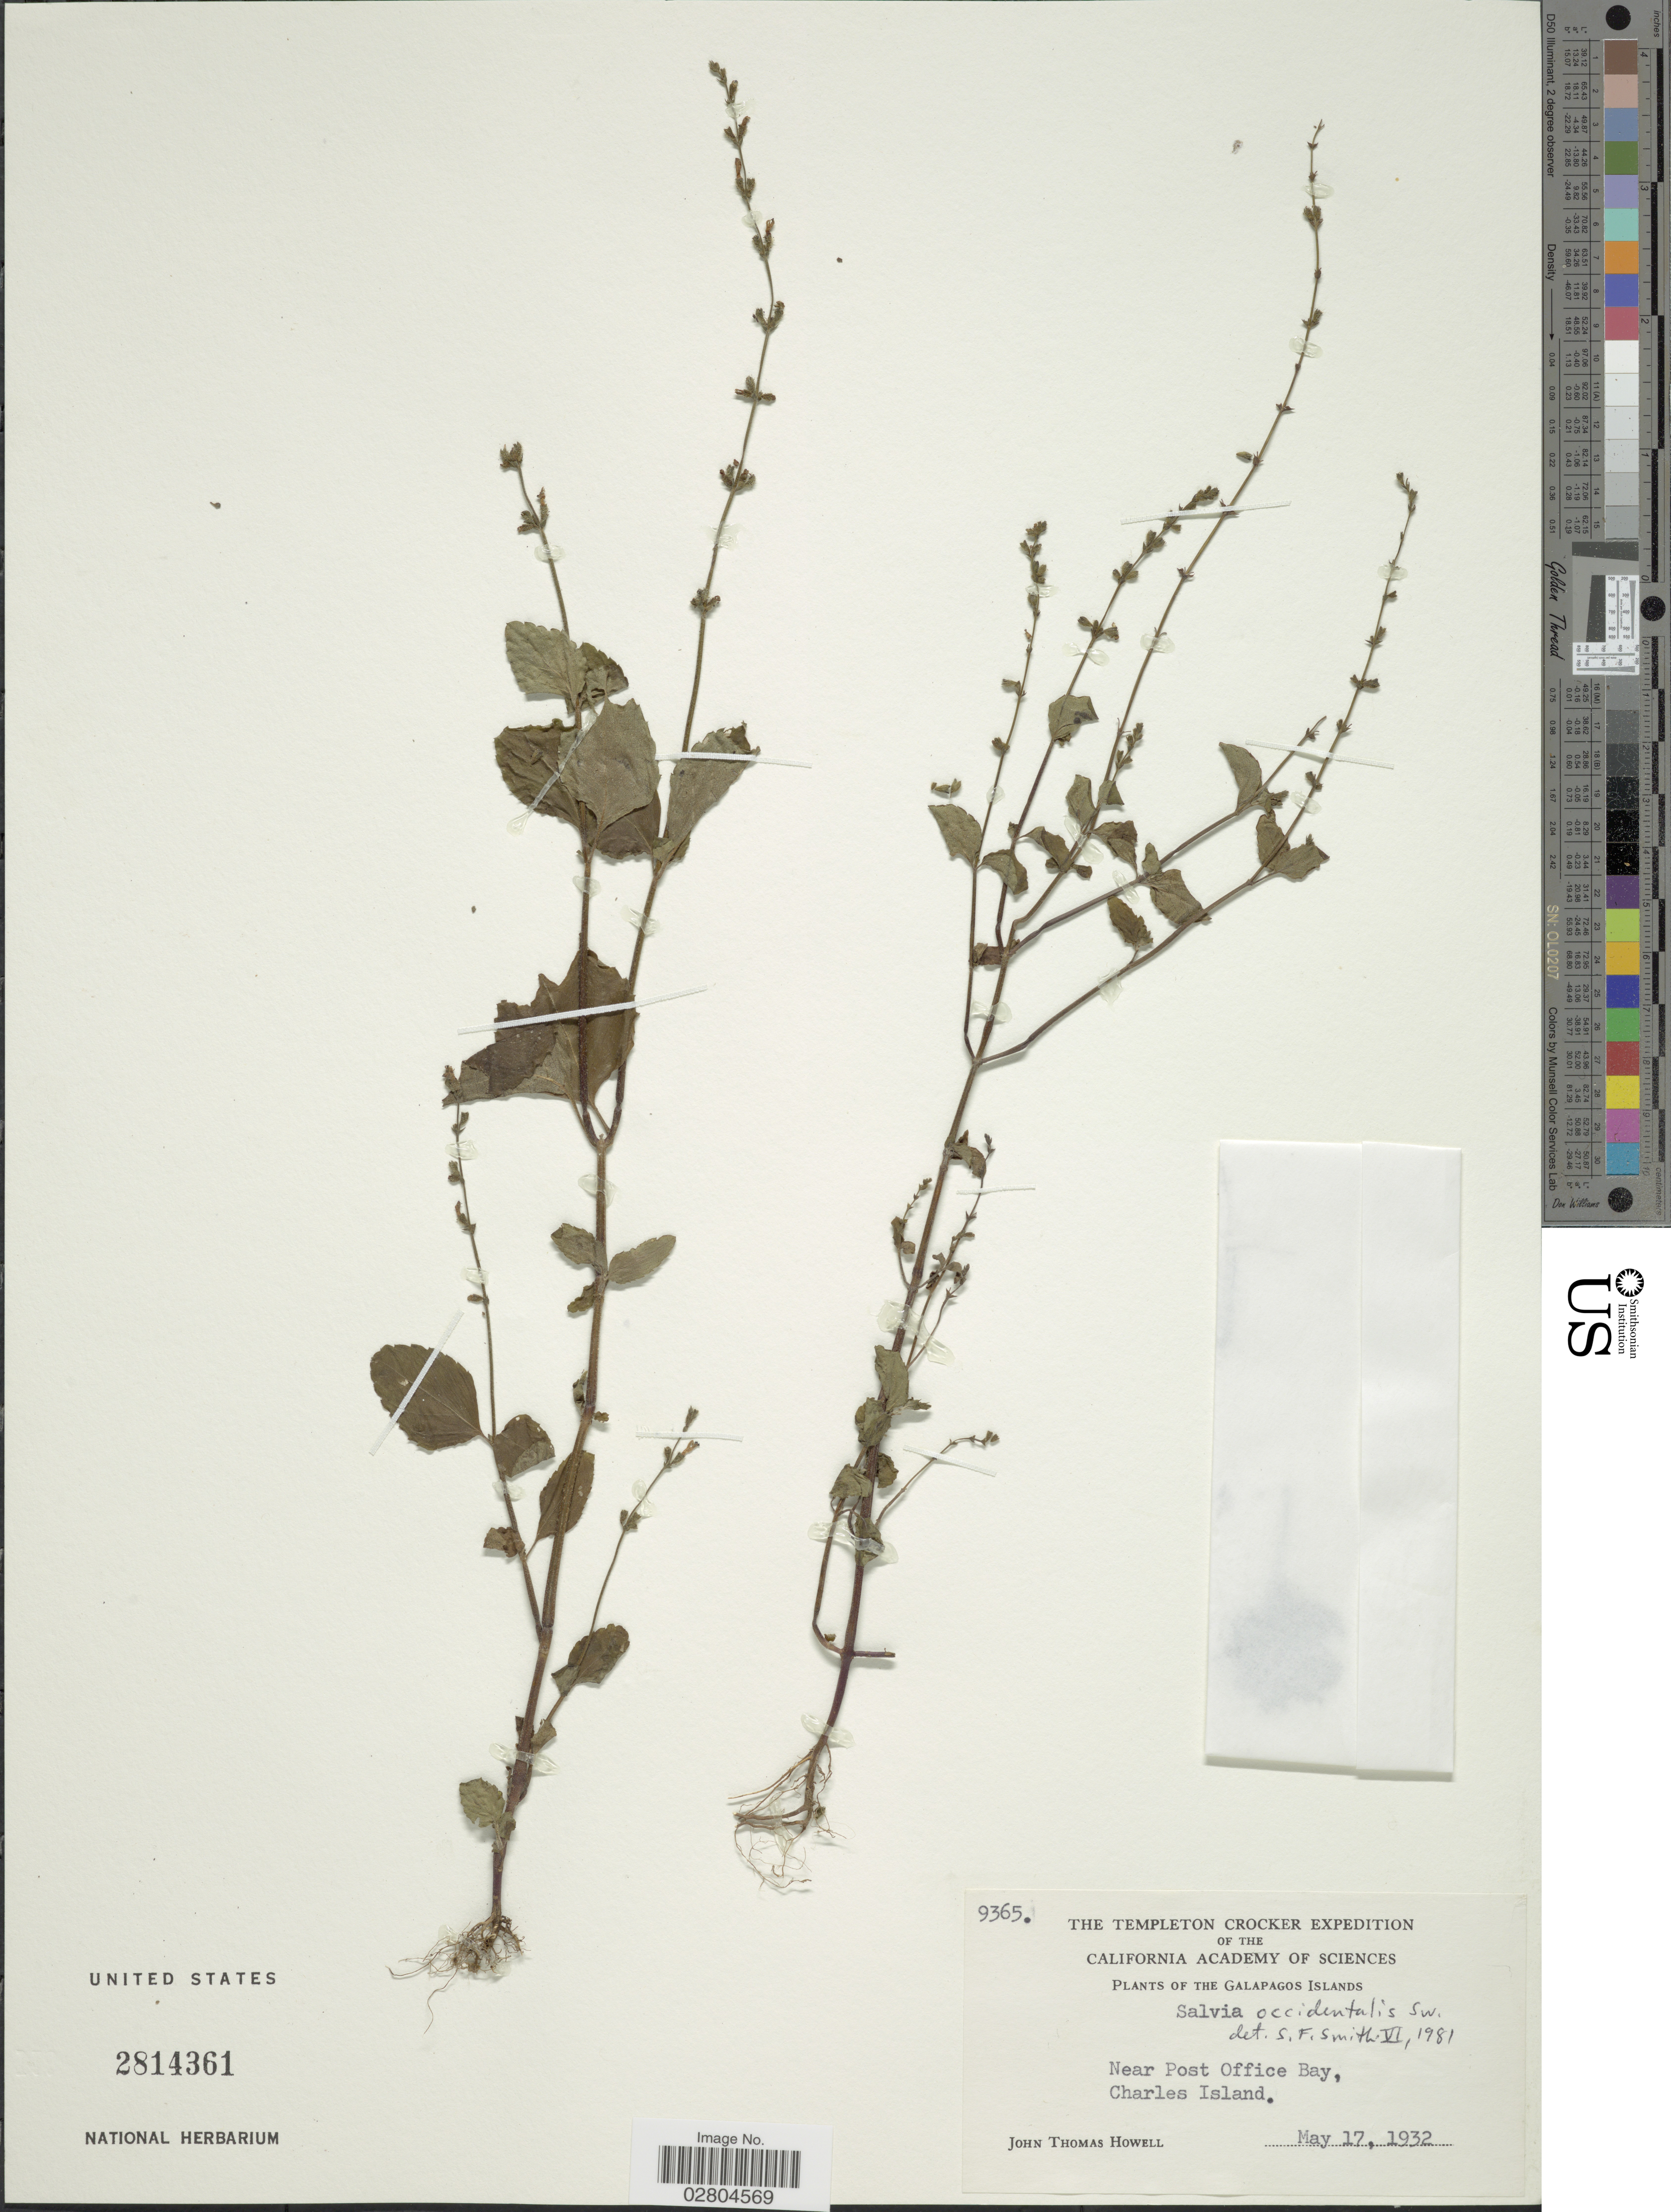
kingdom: Plantae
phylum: Tracheophyta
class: Magnoliopsida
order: Lamiales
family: Lamiaceae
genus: Salvia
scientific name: Salvia occidentalis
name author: Sw.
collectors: J. T. Howell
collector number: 9365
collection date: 1932-05-17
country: Ecuador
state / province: Colón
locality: The Galapagos Islands. Near Post Office Bay, Charles Island.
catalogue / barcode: US 2814361